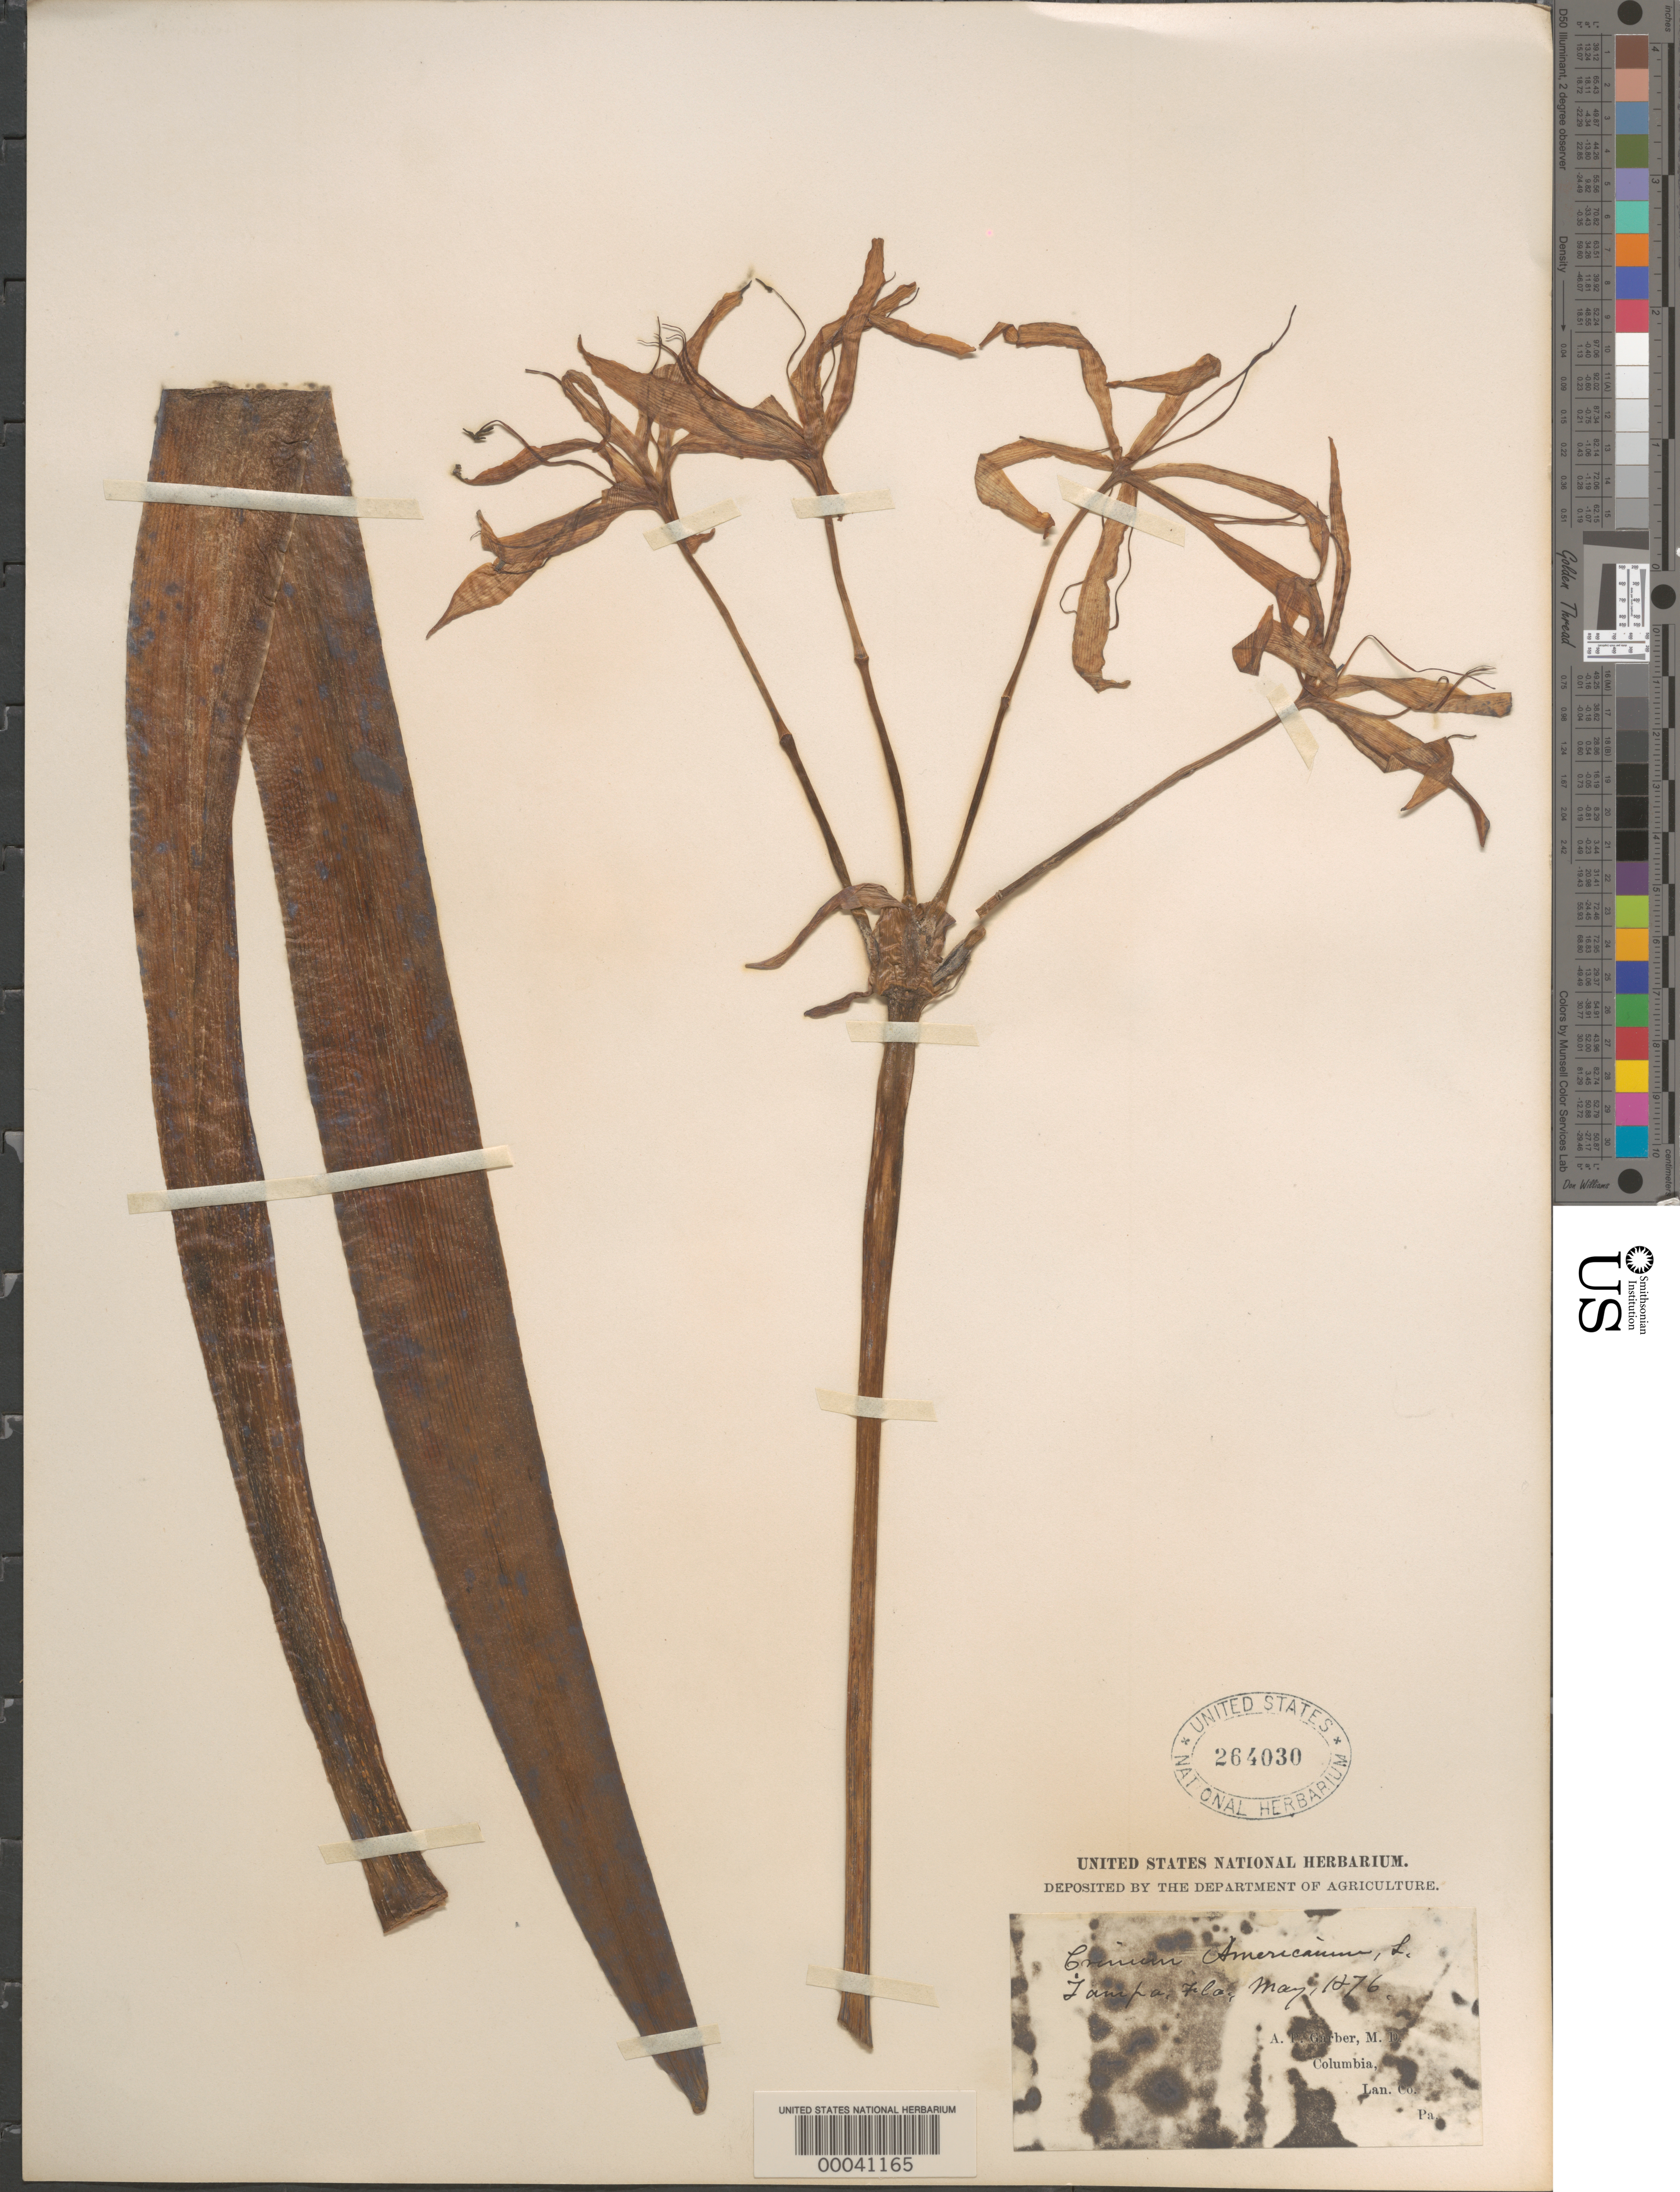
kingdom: Plantae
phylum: Tracheophyta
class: Liliopsida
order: Asparagales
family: Amaryllidaceae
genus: Crinum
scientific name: Crinum americanum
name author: L.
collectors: A. P. Garber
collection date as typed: May 1876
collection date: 1876-05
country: United States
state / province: Florida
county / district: Hillsborough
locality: Tampa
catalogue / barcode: US 264030